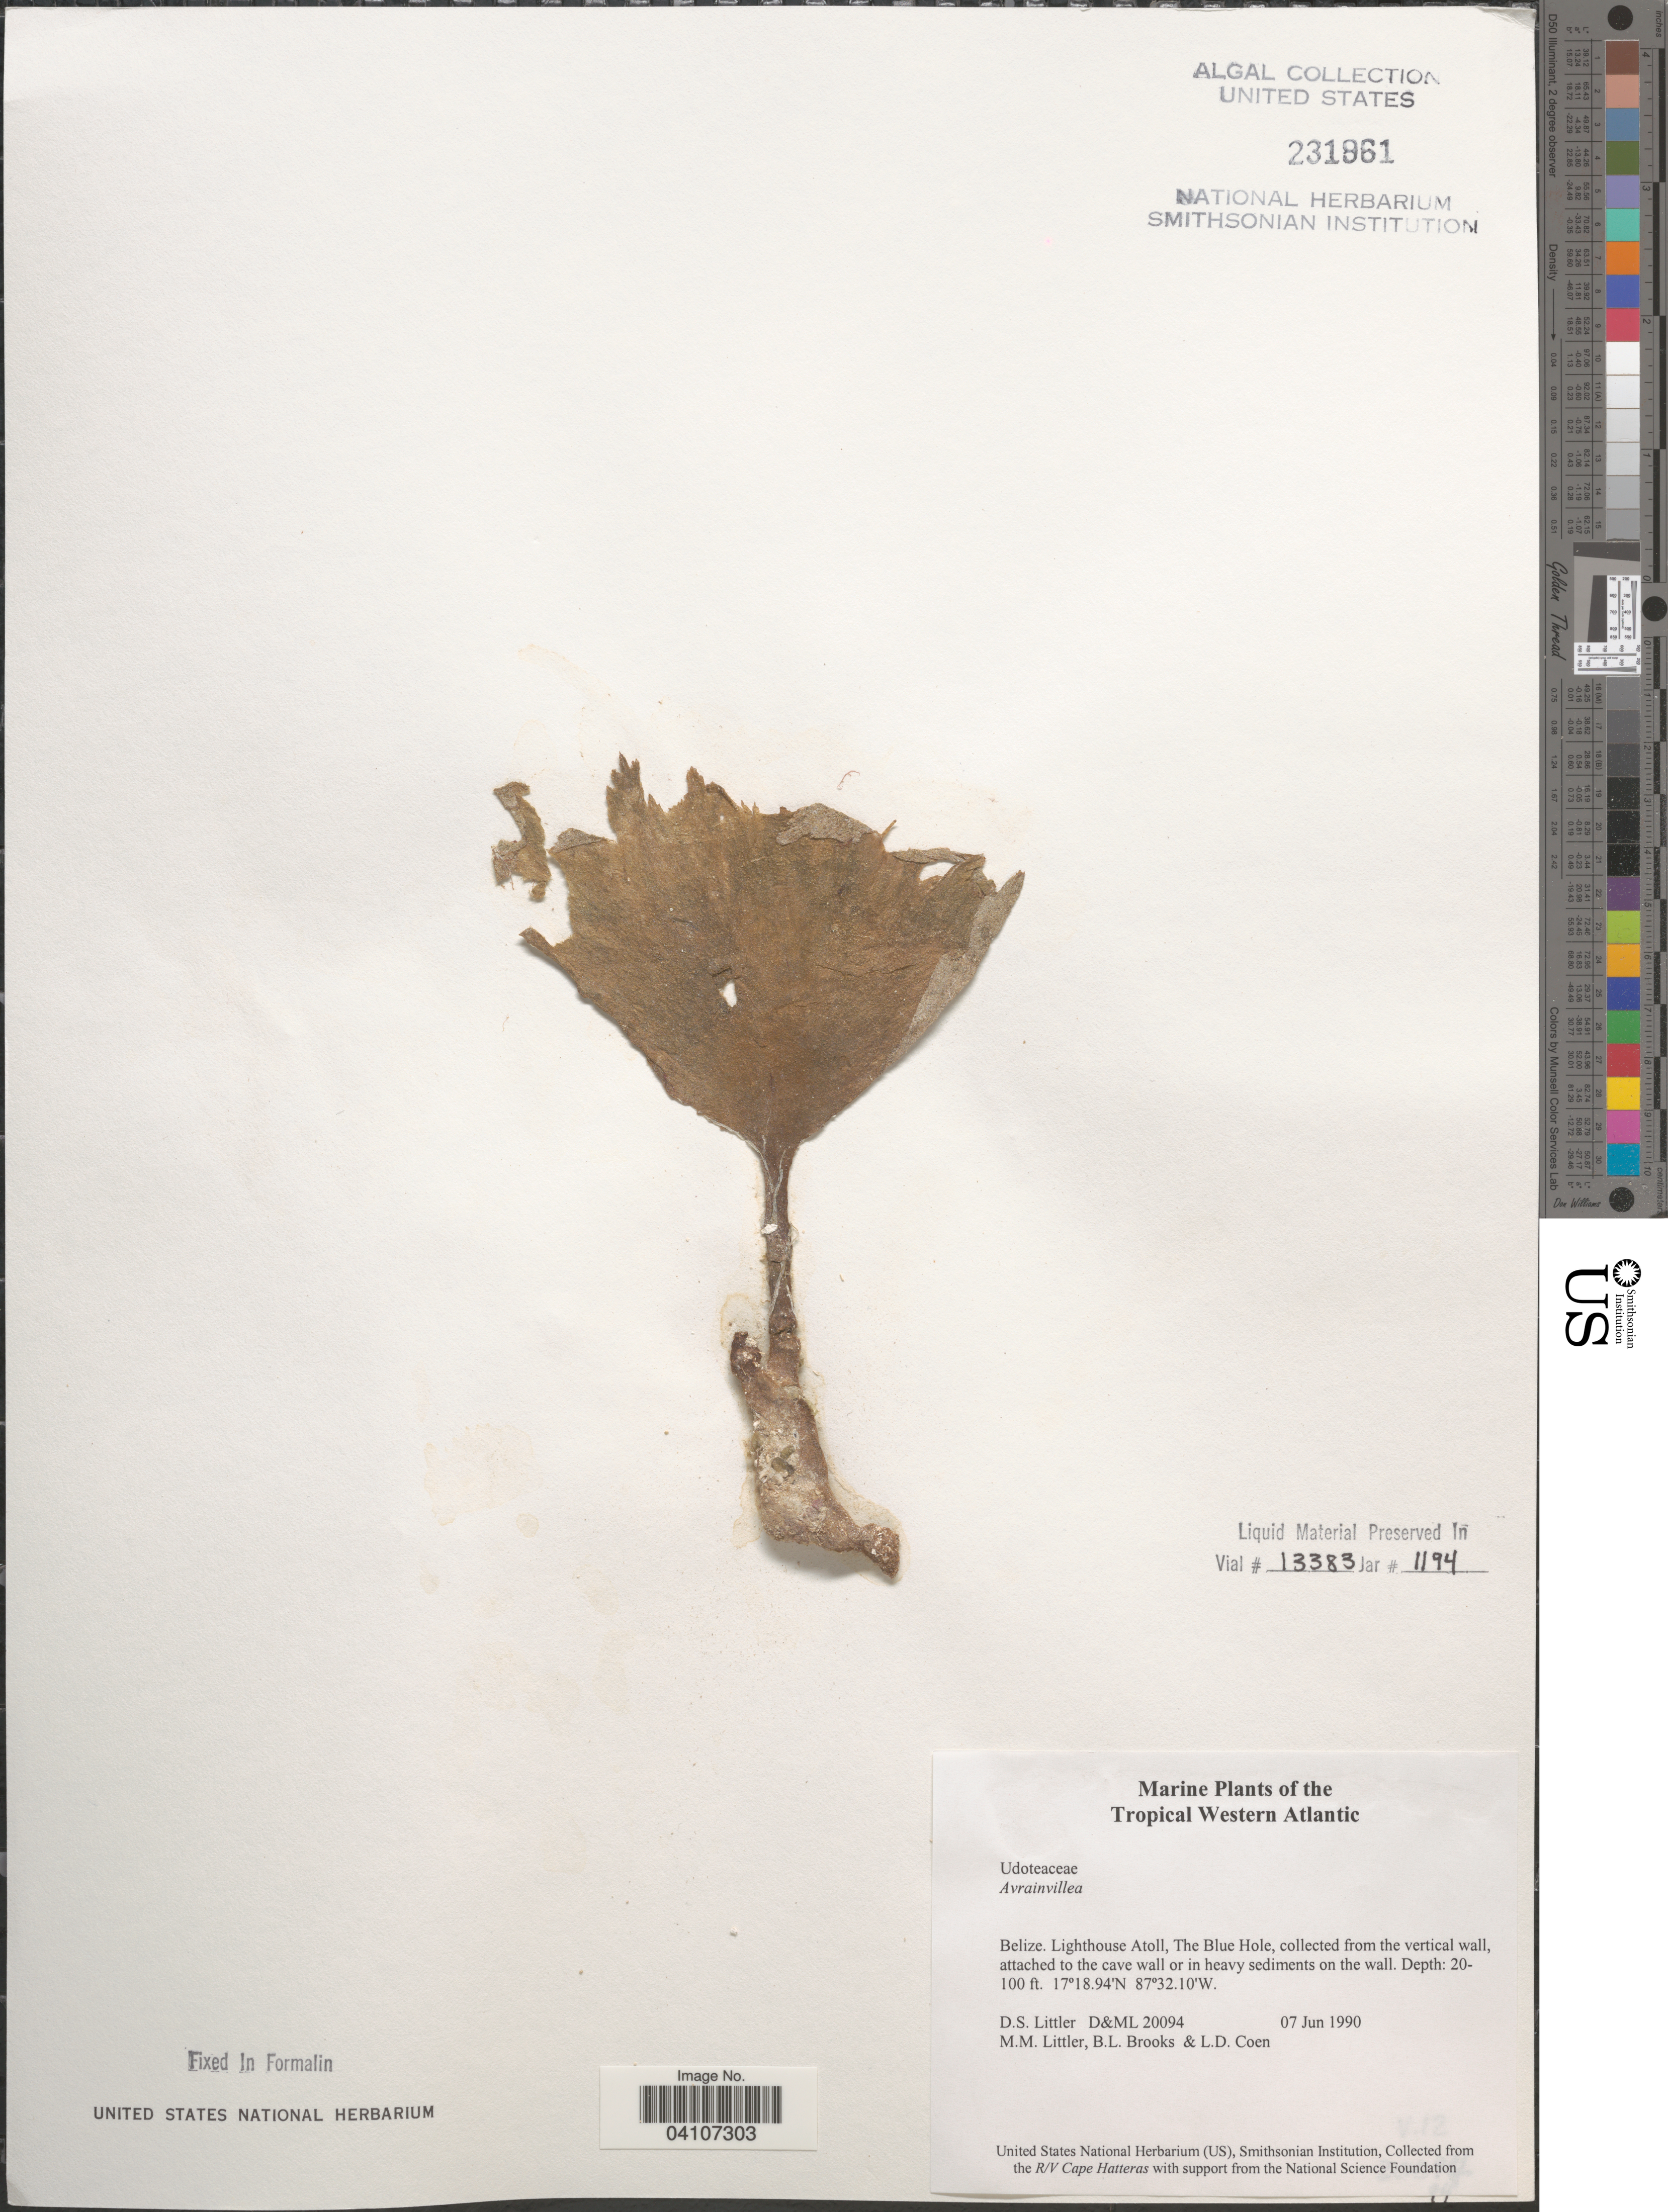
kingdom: Plantae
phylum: Chlorophyta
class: Ulvophyceae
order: Bryopsidales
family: Dichotomosiphonaceae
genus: Avrainvillea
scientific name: Avrainvillea sp.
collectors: D. S. Littler, B. Brooks & L. Coen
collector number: D&ML20094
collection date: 1990-06-07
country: Belize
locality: Tropical Western Atlantic. Lighthouse Atoll, The Blue Hole.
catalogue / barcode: US 231961